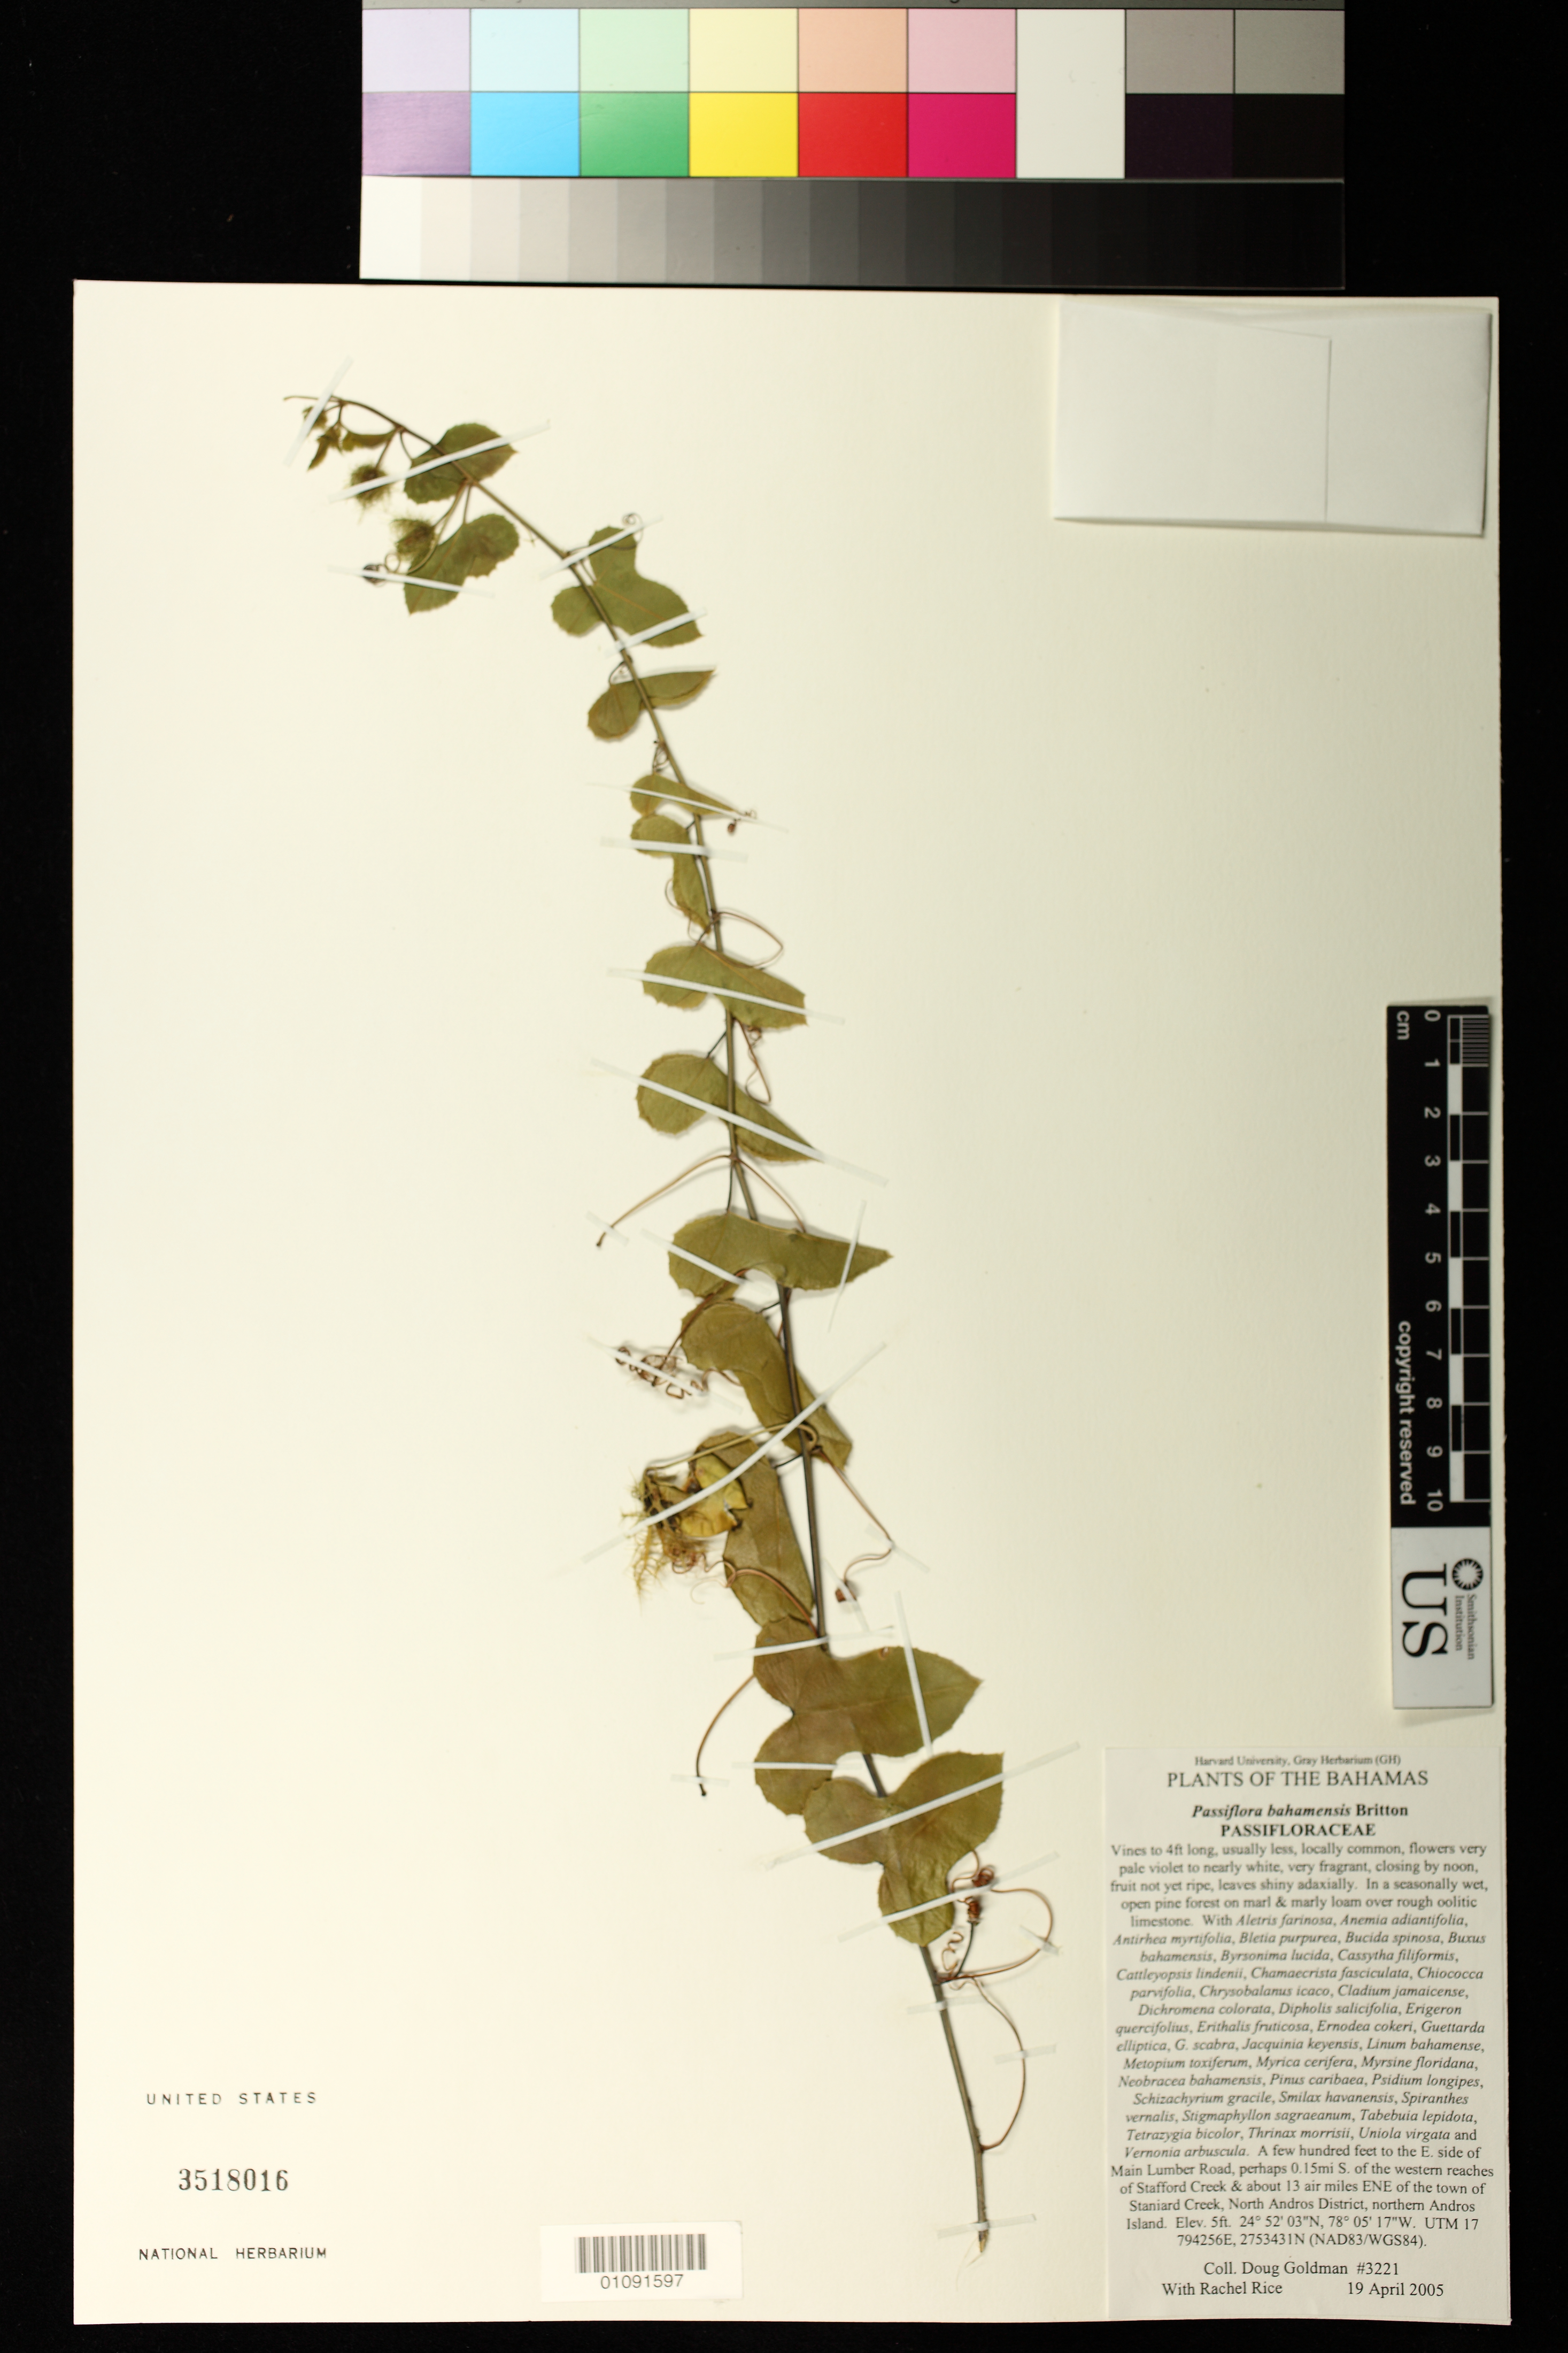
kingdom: Plantae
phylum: Tracheophyta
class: Magnoliopsida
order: Malpighiales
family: Passifloraceae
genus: Passiflora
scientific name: Passiflora bahamensis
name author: Britton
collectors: D. H. Goldman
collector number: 3221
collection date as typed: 19 Apr 2005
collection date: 2005-04-19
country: Bahamas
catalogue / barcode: US 3518016